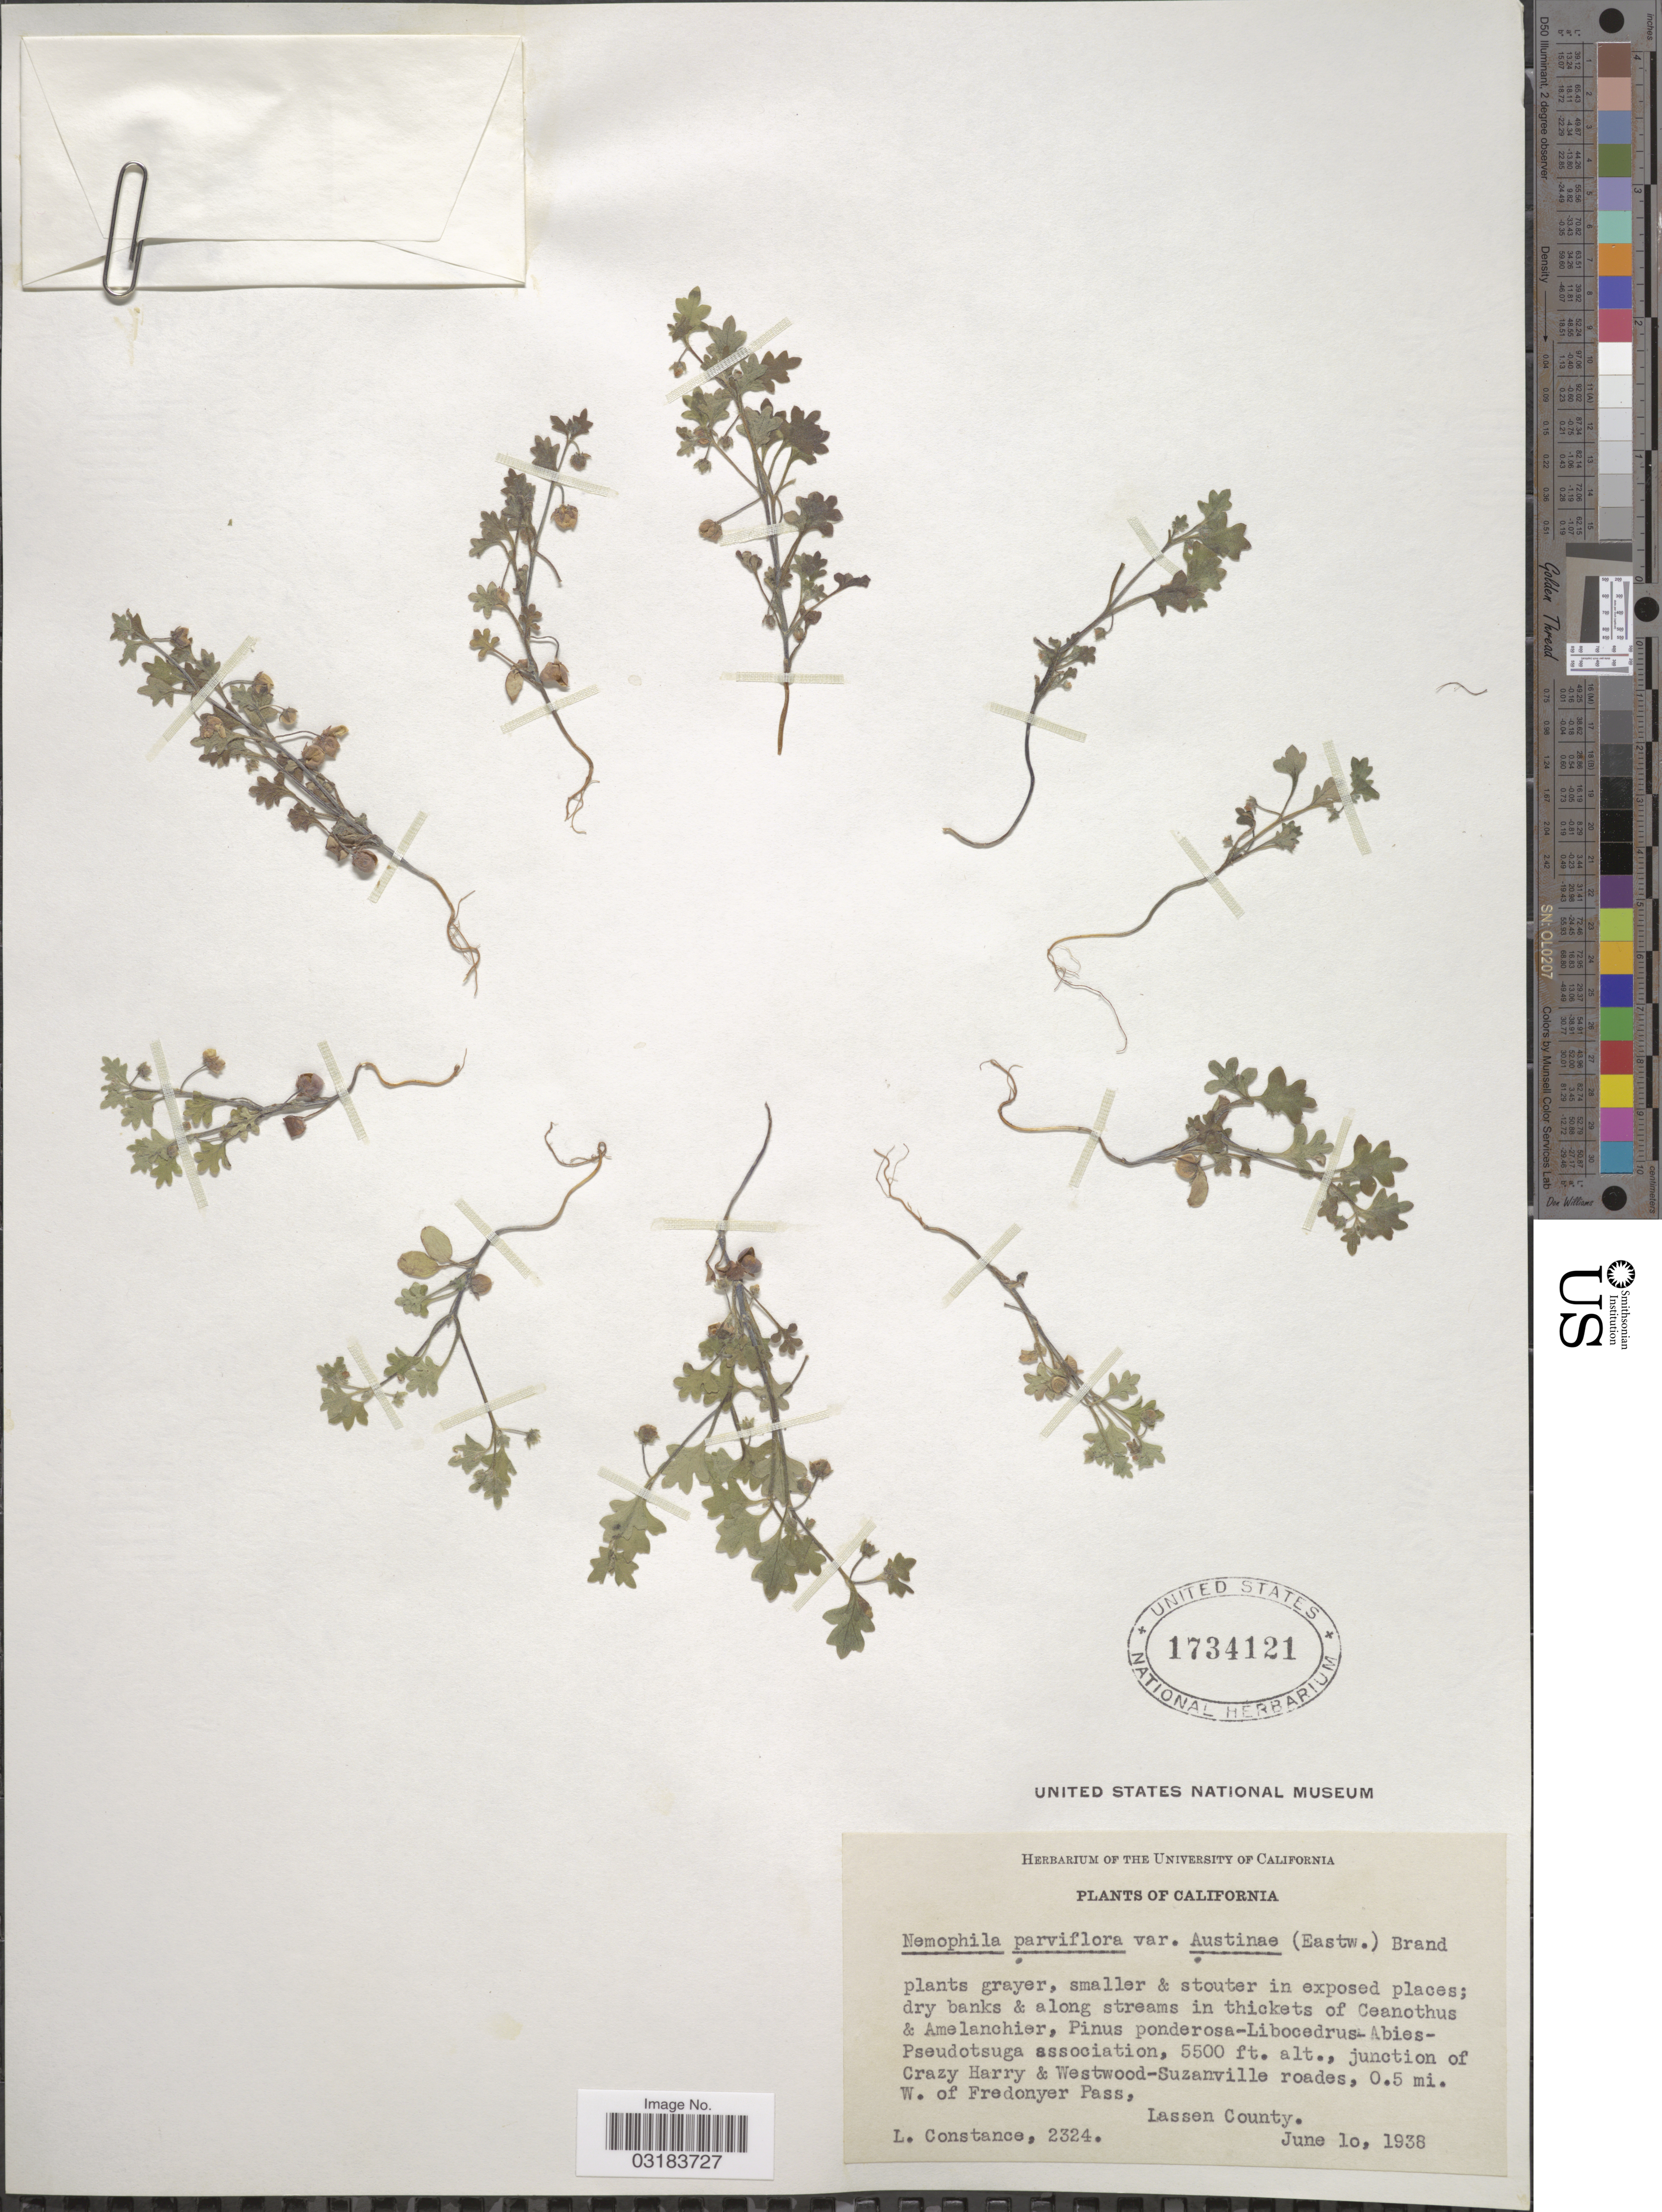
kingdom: Plantae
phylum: Tracheophyta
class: Magnoliopsida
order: Boraginales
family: Hydrophyllaceae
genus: Nemophila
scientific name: Nemophila parviflora var. austiniae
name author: (Eastw.) Brand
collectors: L. Constance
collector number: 2324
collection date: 1938-06-10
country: United States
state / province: California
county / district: Lassen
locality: Junction of Crazy Harry & Westwood-Suzanville roades, 0.5 mi. W. of Fredonyer Pass, Lassen County.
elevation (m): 1676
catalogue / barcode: US 1734121